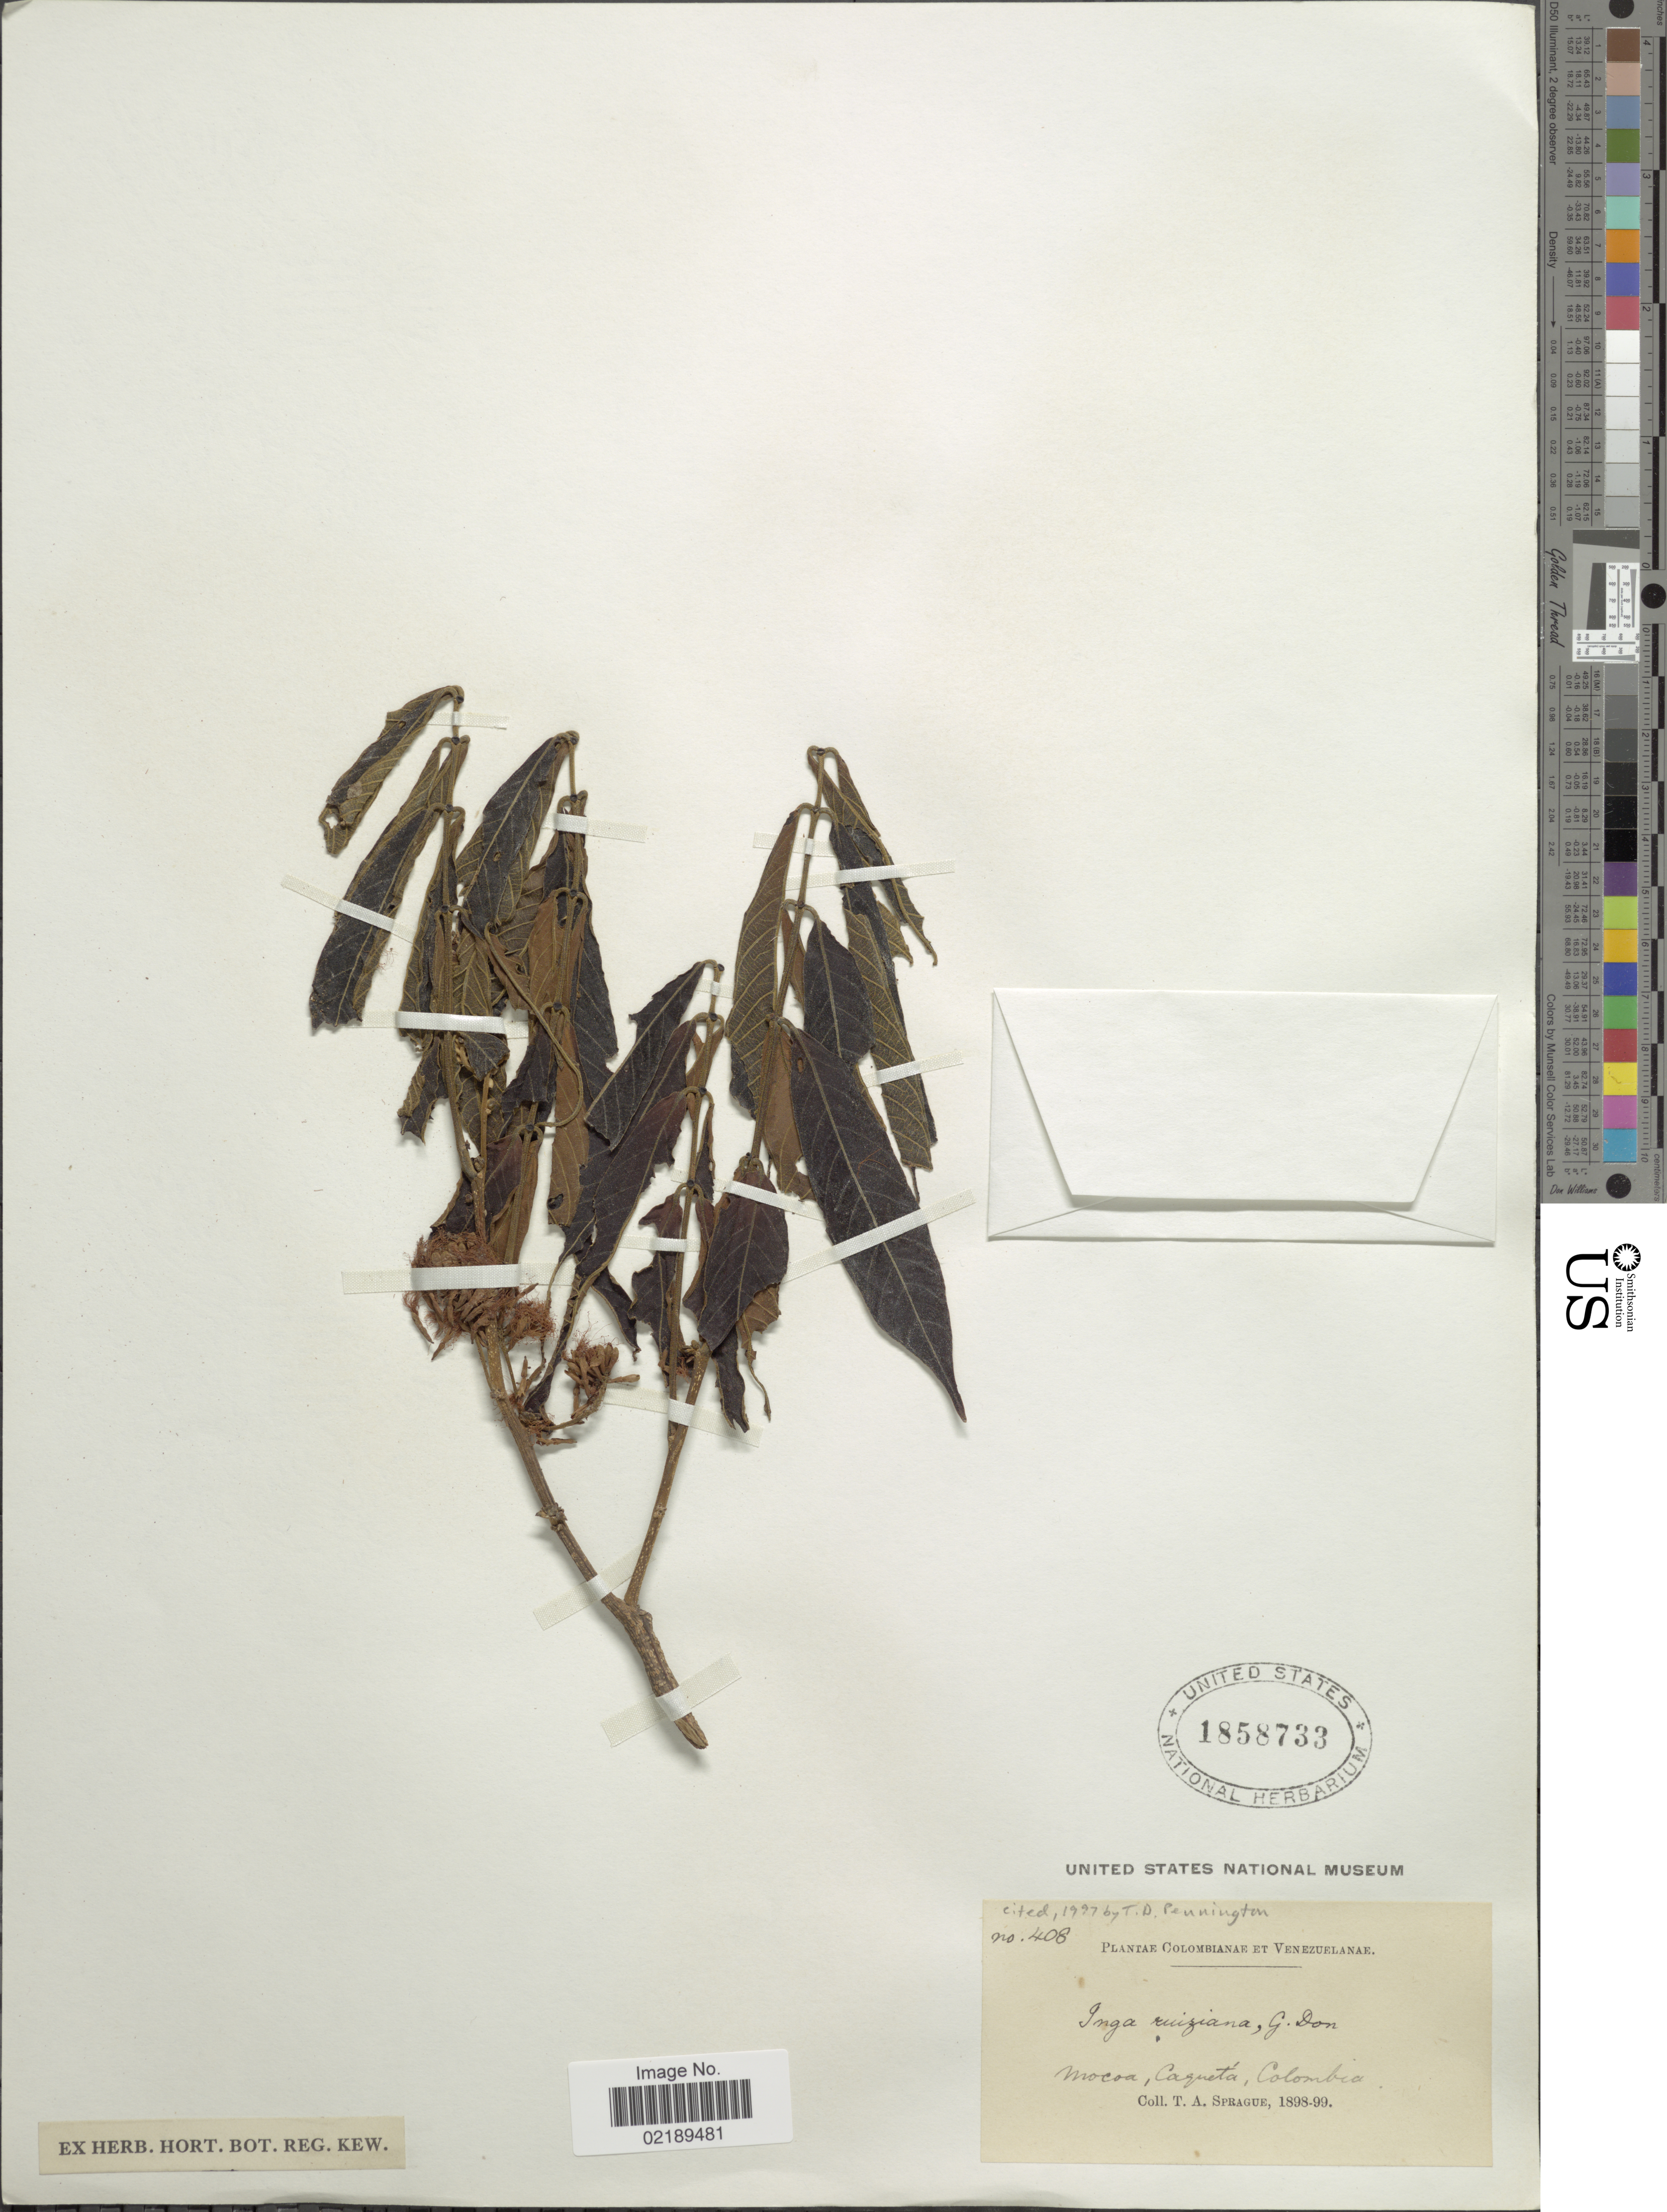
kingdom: Plantae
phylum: Tracheophyta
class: Magnoliopsida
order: Fabales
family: Fabaceae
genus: Inga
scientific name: Inga ruiziana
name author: G. Don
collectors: T. A. Sprague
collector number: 408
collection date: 1898/1899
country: Colombia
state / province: Caquetá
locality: Mocoa.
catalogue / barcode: US 1858733